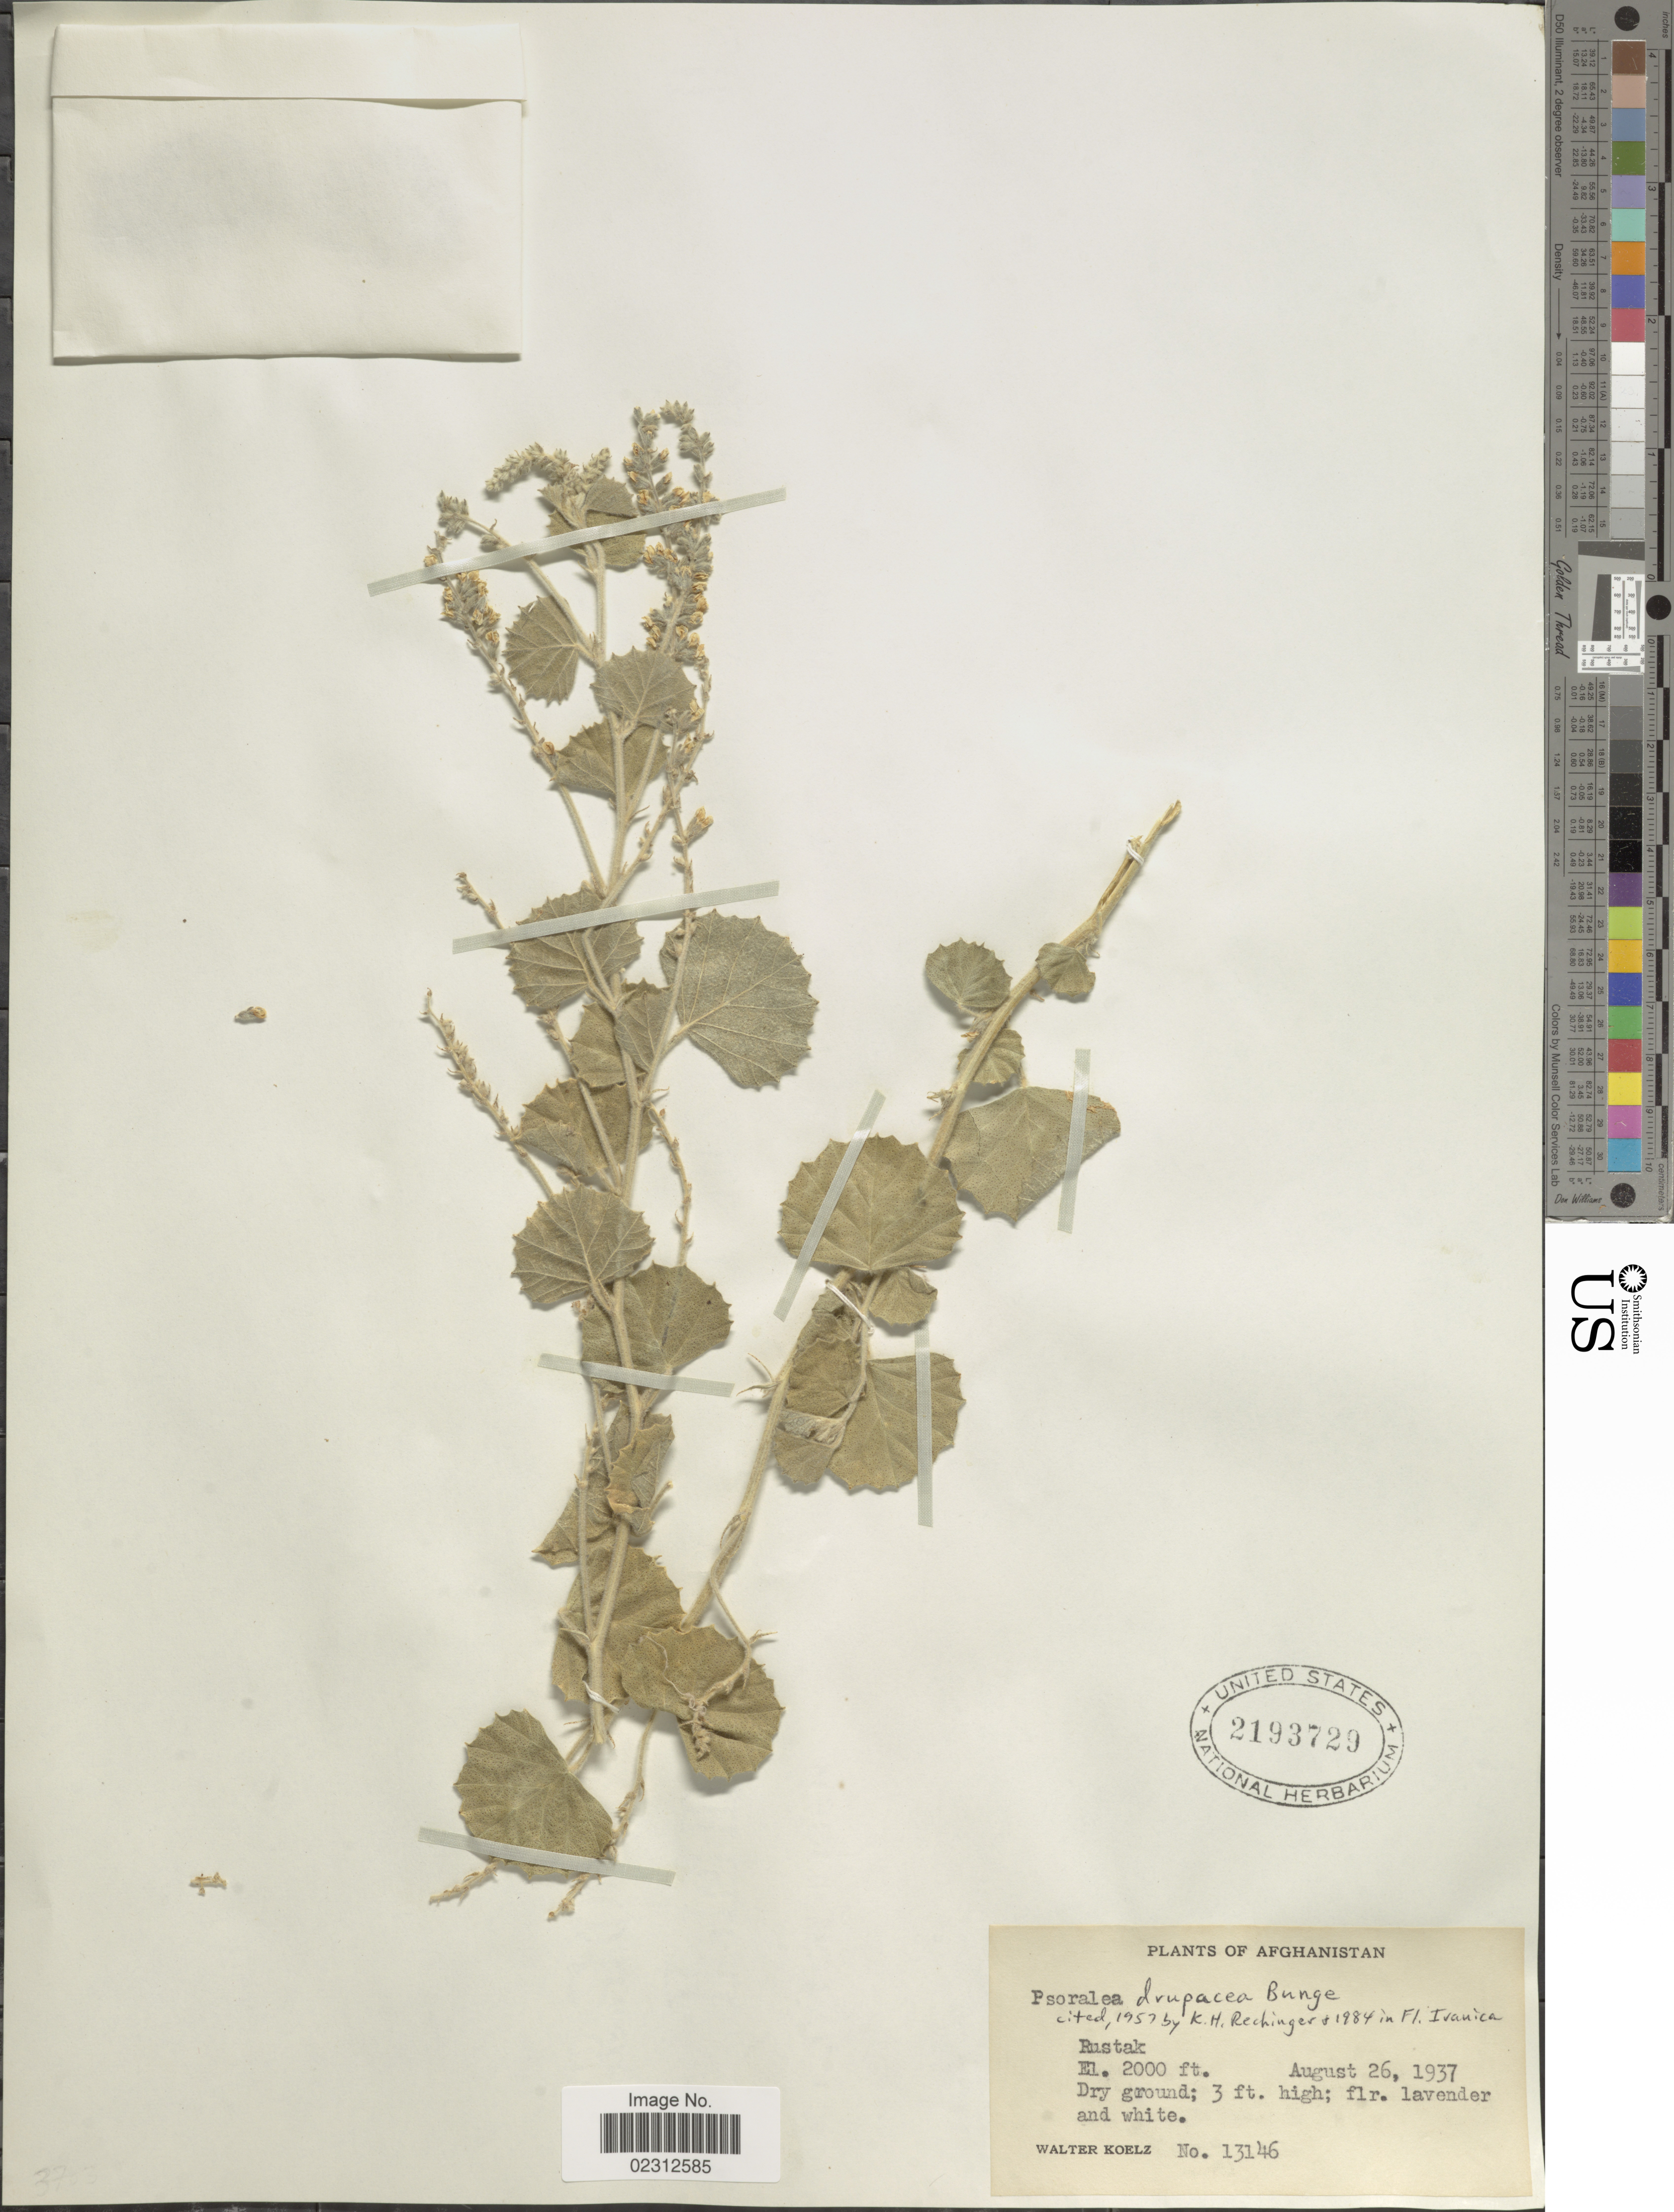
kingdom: Plantae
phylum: Tracheophyta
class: Magnoliopsida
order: Fabales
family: Fabaceae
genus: Cullen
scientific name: Cullen drupacea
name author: (Bunge) C.H. Stirt.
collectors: W. N. Koelz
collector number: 13146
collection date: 1937-08-26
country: Afghanistan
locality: Rustak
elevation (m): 610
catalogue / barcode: US 2193729